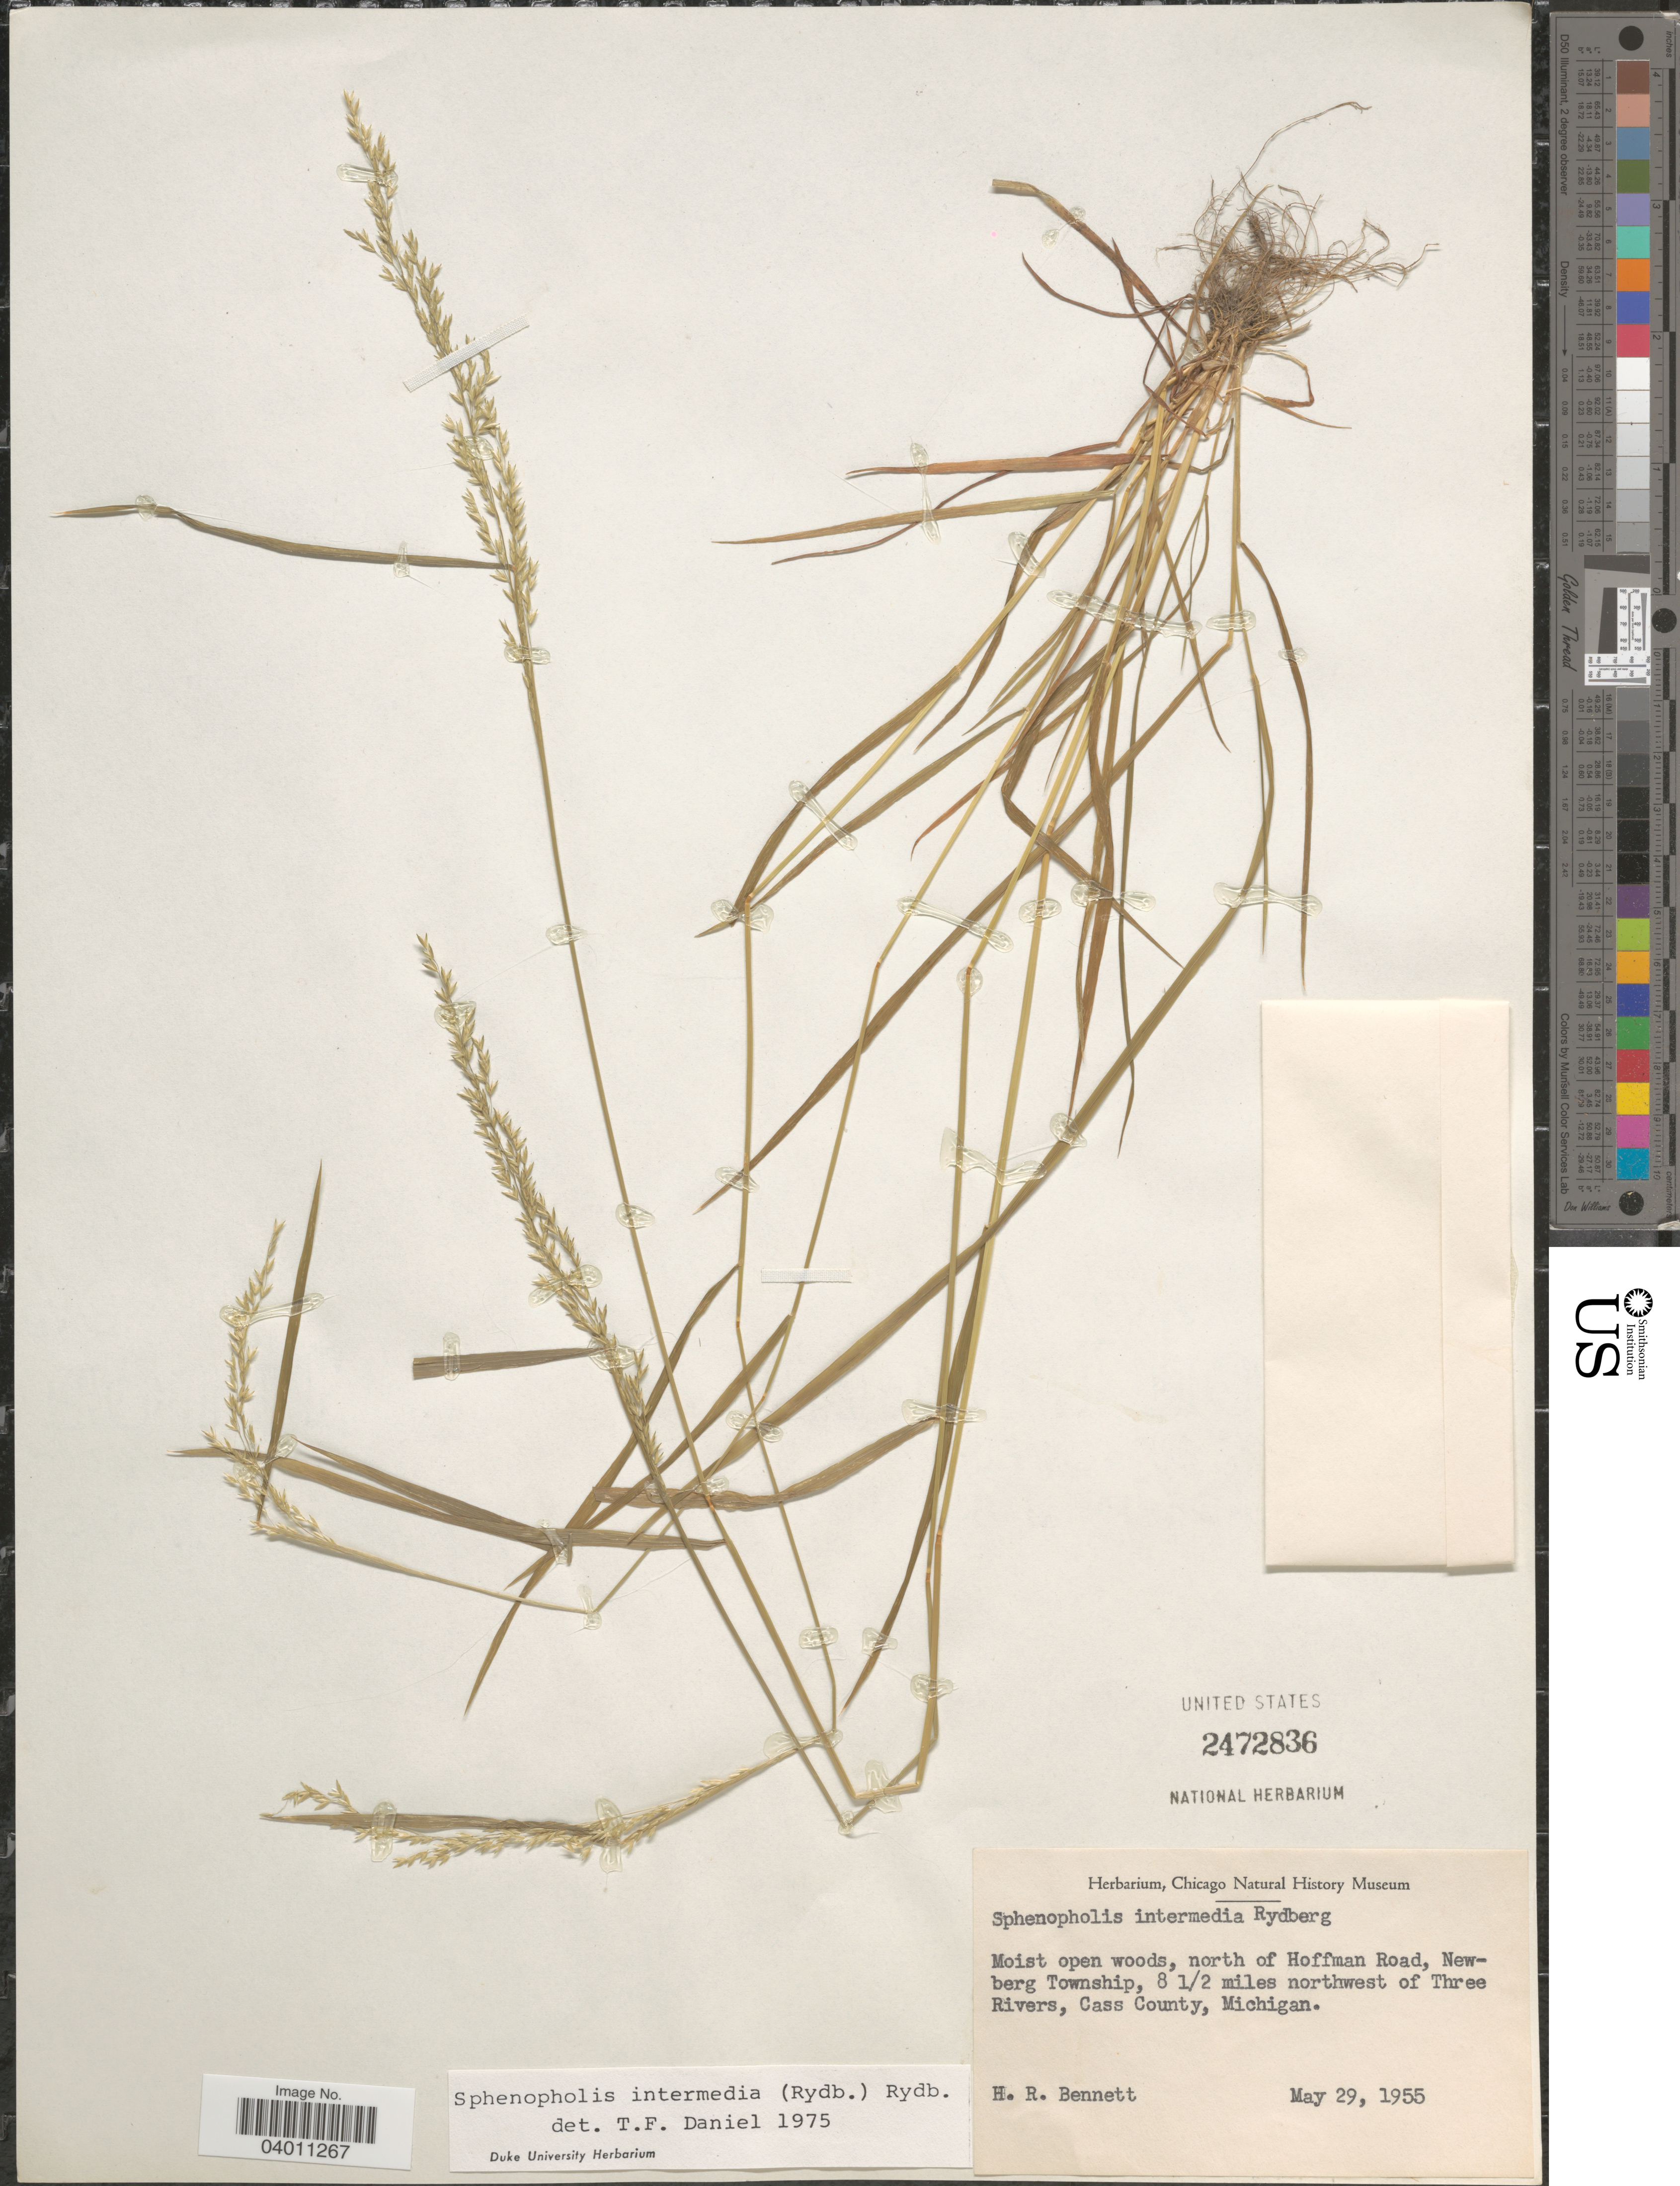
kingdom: Plantae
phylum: Tracheophyta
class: Liliopsida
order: Poales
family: Poaceae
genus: Sphenopholis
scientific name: Sphenopholis intermedia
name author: (Rydb.) Rydb.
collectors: H. R. Bennett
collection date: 1955-05-29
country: United States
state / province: Michigan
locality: Moist open woods, north of Hoffman Road, Newberg Township, 8½ miles northwest of Three Rivers, Cass County.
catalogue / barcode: US 2472836